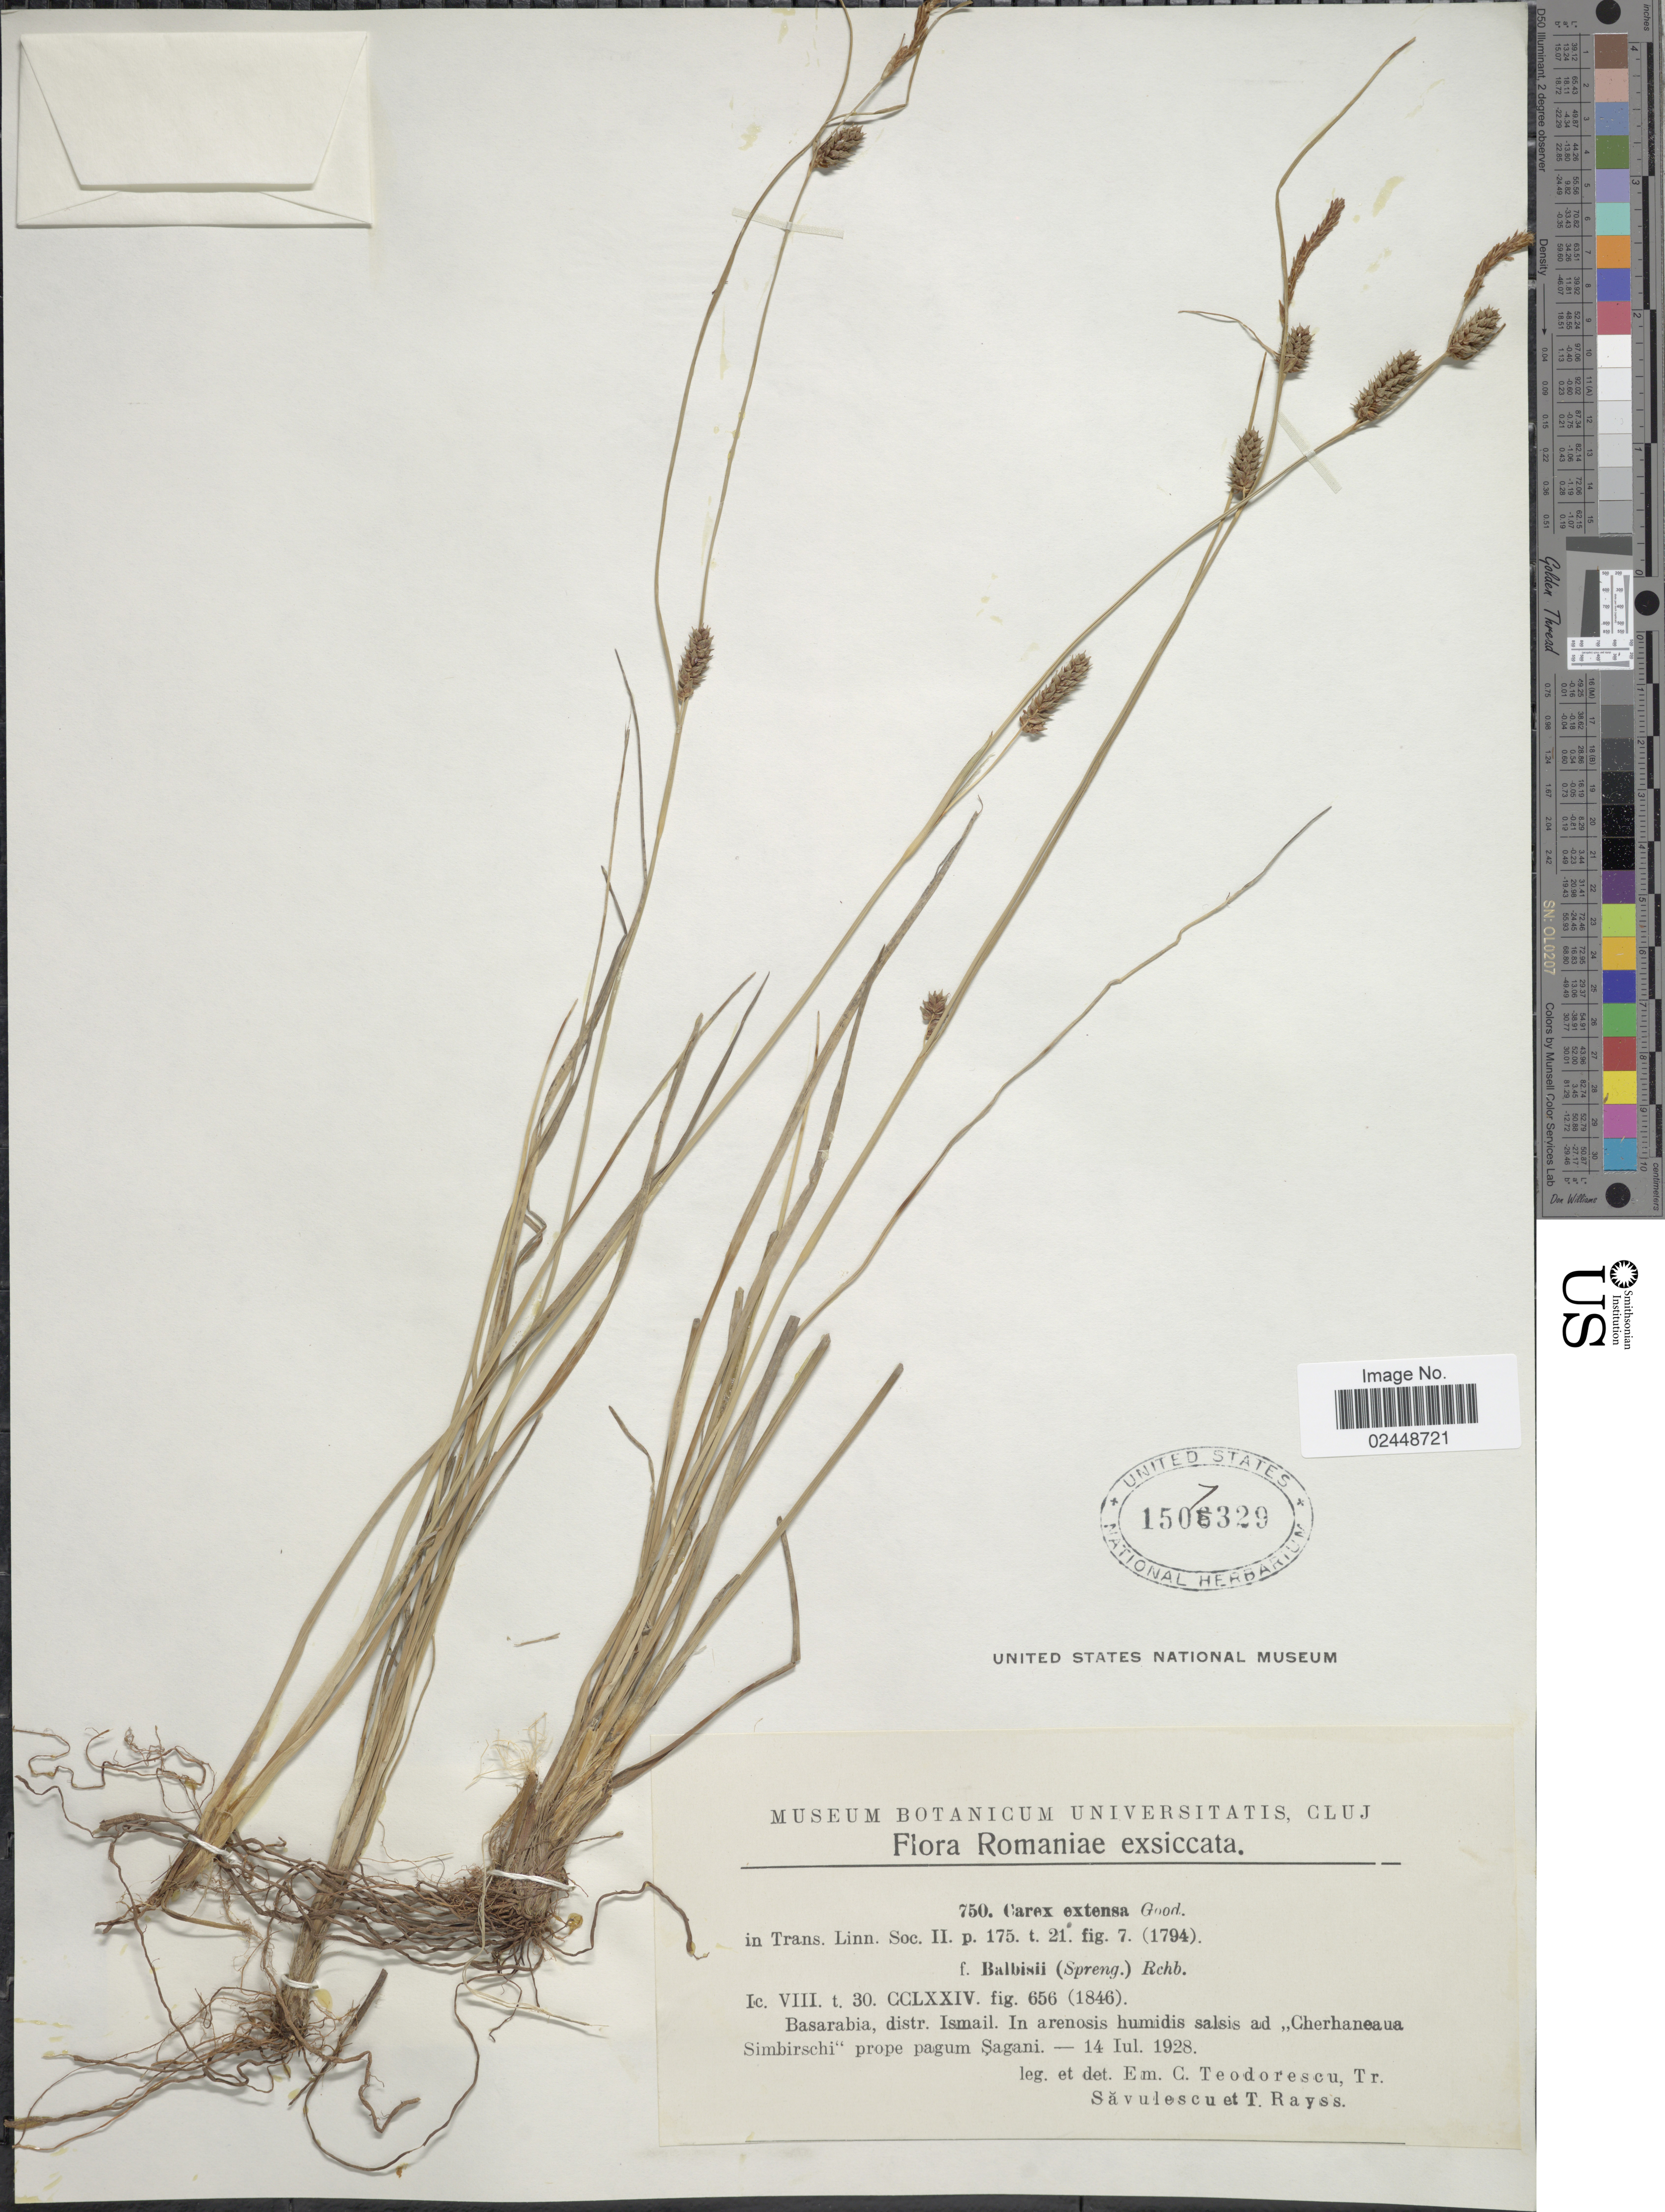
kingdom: Plantae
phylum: Tracheophyta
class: Liliopsida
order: Poales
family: Cyperaceae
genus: Carex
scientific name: Carex extensa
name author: Gooden.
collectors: E. Teodorescu, T. Savulescu & T. Rayss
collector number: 750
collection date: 1928-07-14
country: Romania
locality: Basarabia, distr. Ismail. In arenosis humides salsis ad Cherhaneaua Simbirschi prope pagum Sagani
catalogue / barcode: US 1507329